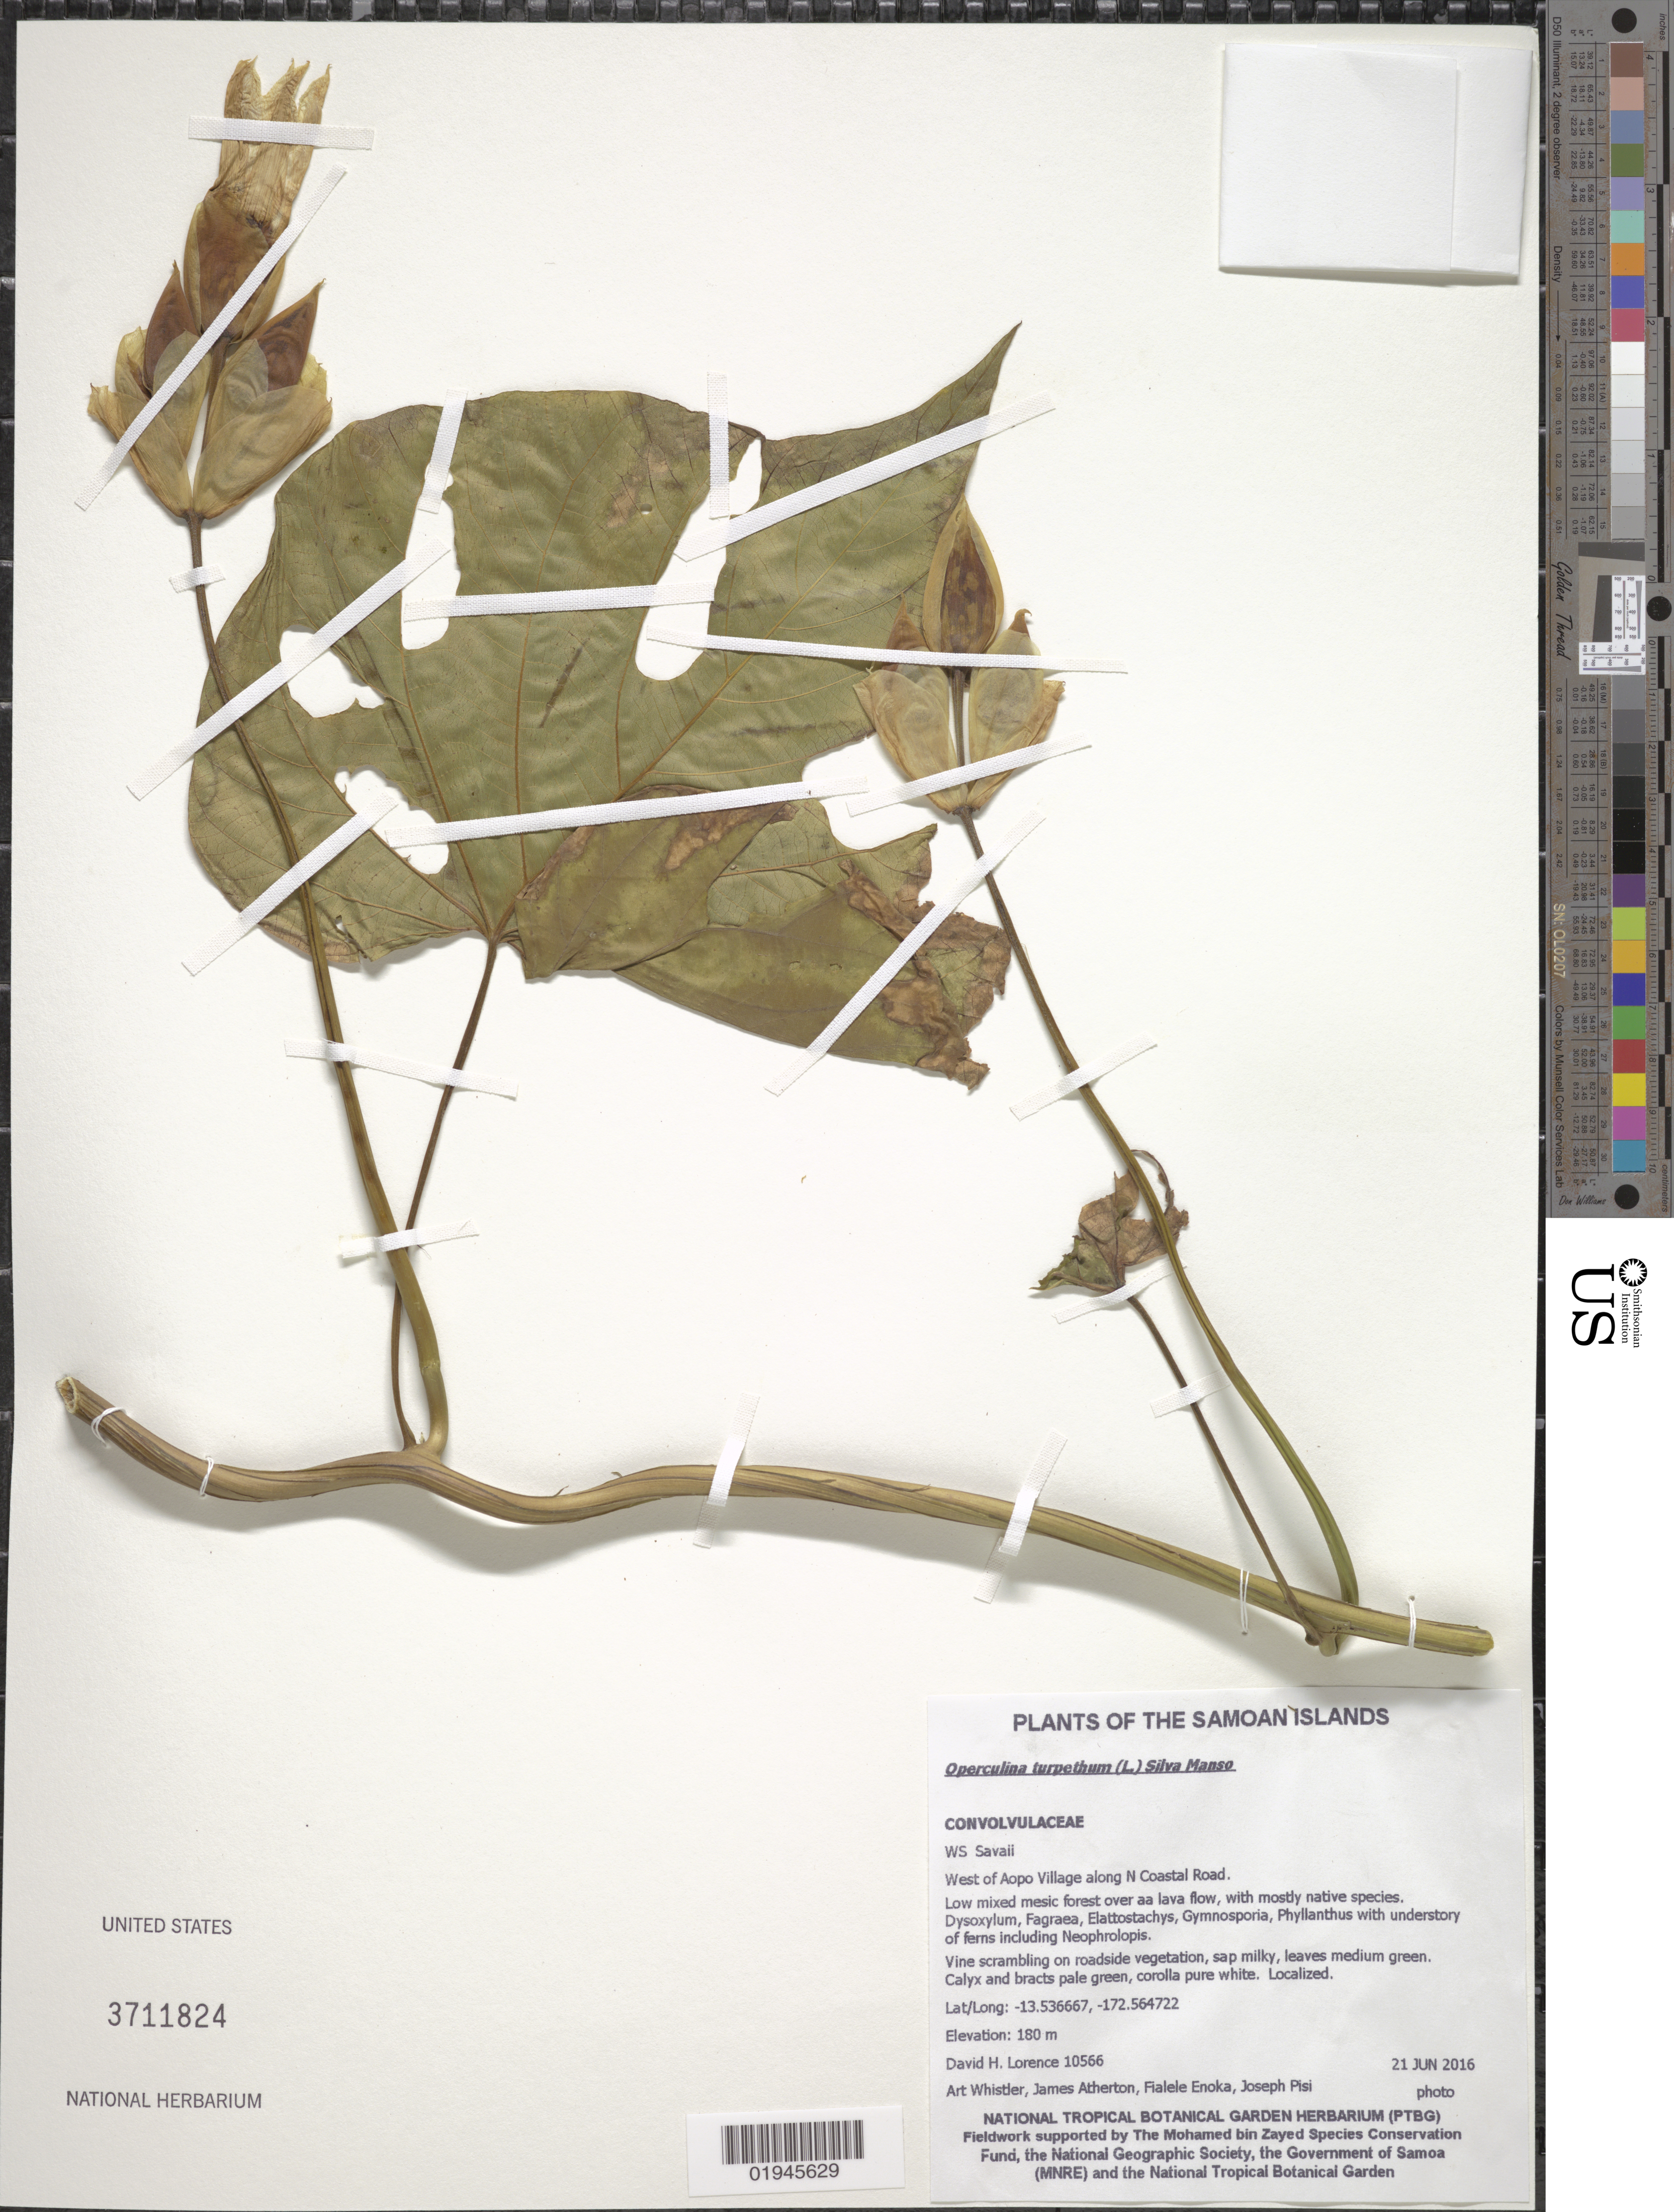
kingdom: Plantae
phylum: Tracheophyta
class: Magnoliopsida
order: Solanales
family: Convolvulaceae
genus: Operculina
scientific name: Operculina turpethum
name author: (L.) Silva Manso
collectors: D. Lorence, A. Whistler, J. Atherton, F. Enoka & J. Pisi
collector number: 10566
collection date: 2016-06-21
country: Samoa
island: Savai'i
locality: West of Aopo Village along N Coastal Road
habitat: Low mixed mesic forest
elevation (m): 180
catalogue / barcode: US 3711824